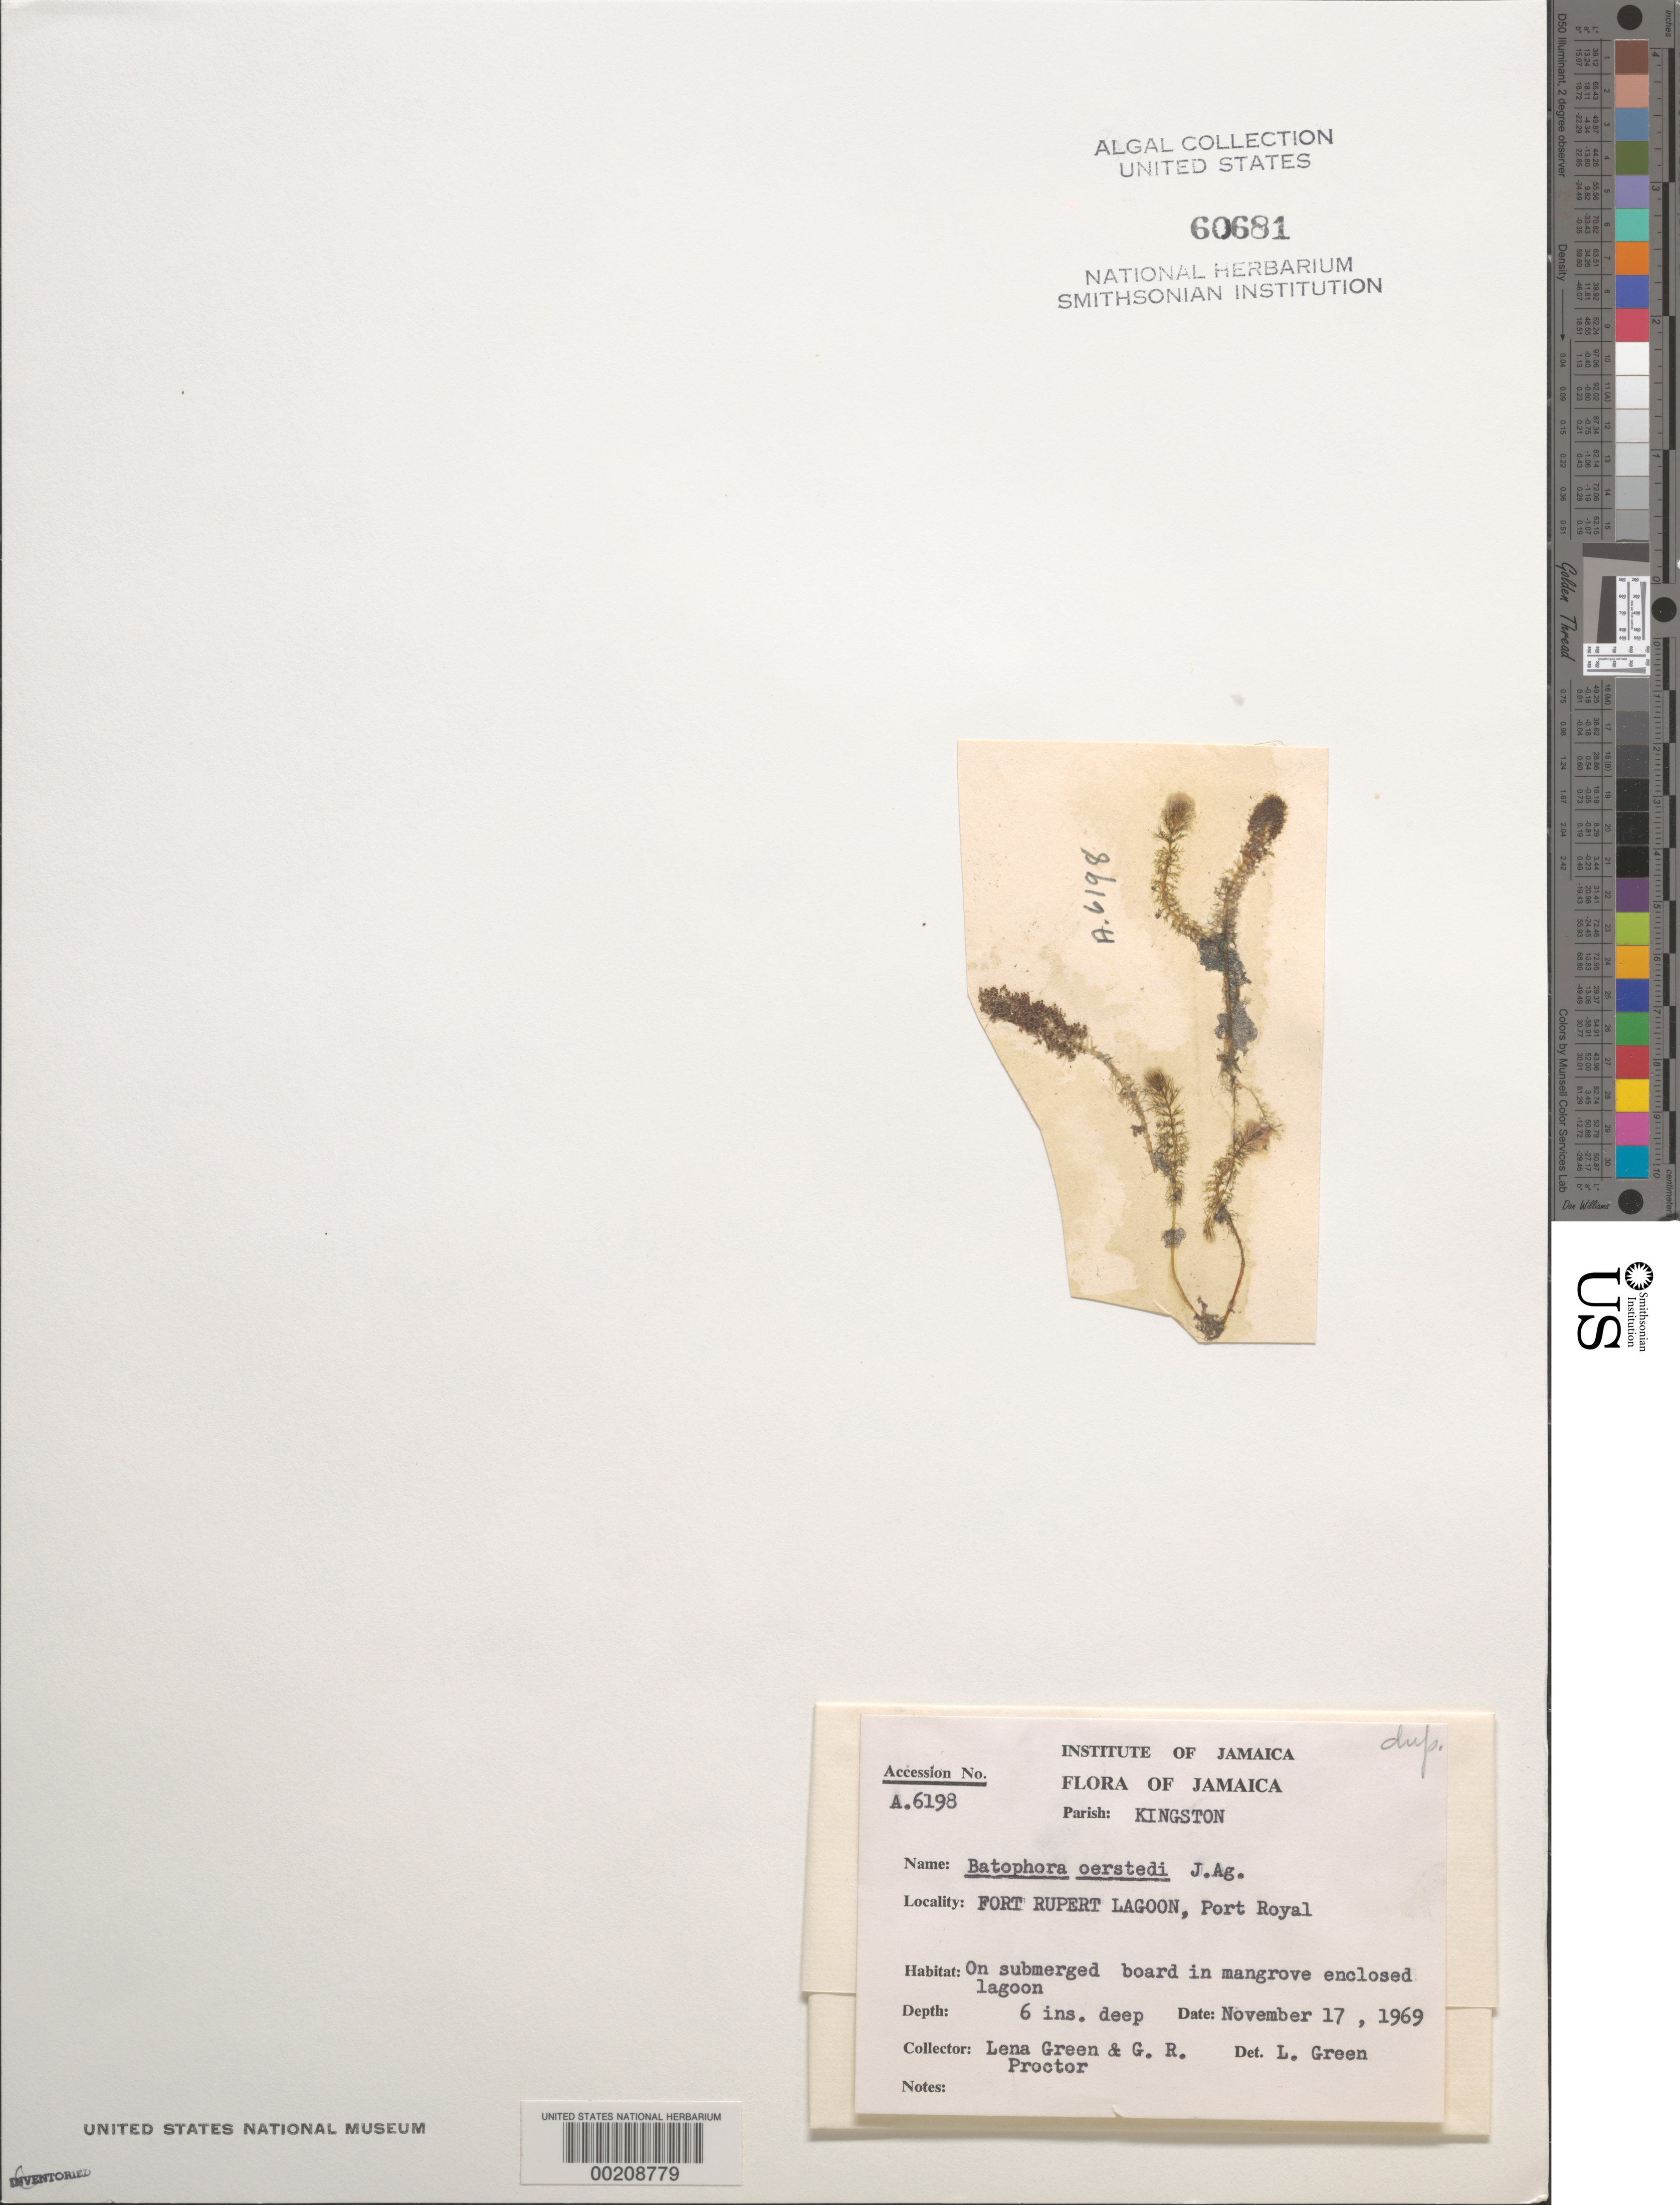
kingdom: Plantae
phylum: Chlorophyta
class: Ulvophyceae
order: Dasycladales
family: Dasycladaceae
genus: Batophora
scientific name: Batophora oerstedii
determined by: Green, L.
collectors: L. Green & G. R. Proctor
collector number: A.6198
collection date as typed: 17 Nov 1969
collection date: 1969-11-17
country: Jamaica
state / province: Kingston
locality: Fort rupert lagoon, port royal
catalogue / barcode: US 60681